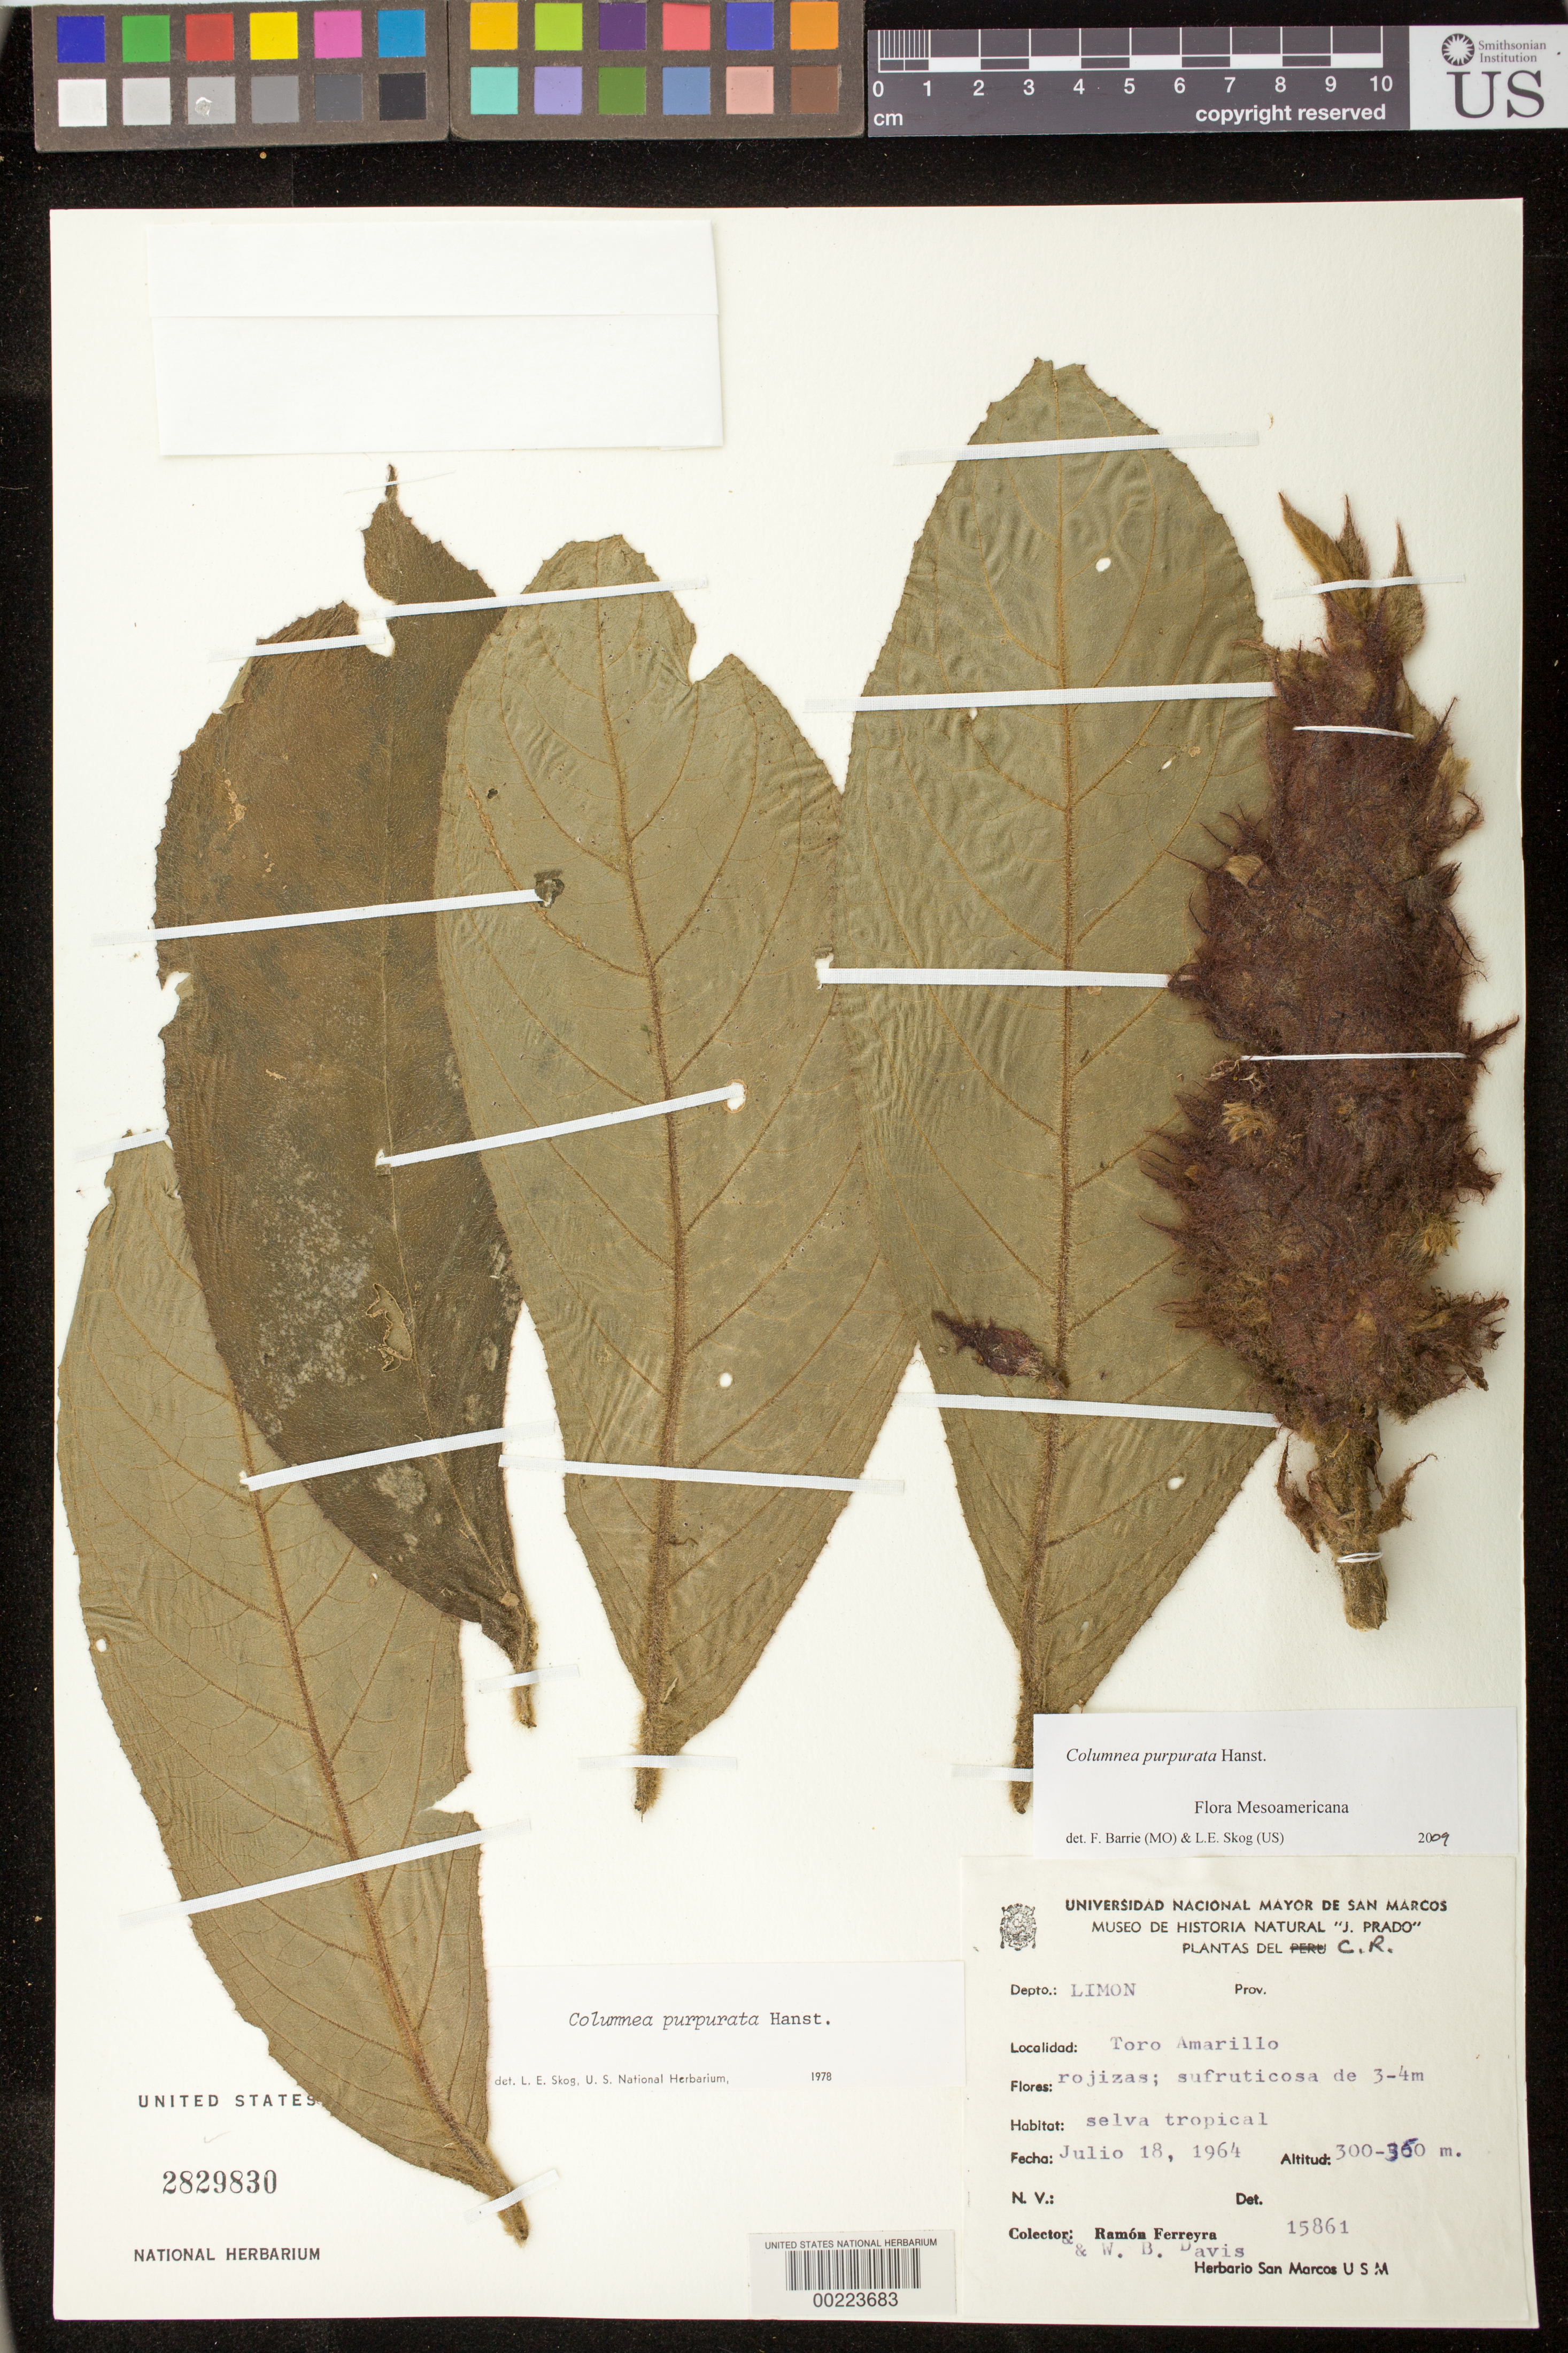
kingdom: Plantae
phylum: Tracheophyta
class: Magnoliopsida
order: Lamiales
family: Gesneriaceae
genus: Columnea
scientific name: Columnea purpurata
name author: Hanst.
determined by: Clark, J. L., (SEL), The Marie Selby Botanical Garden (UNITED STATES)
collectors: R. A. Ferreyra & W. Davis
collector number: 15861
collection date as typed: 18 Jul 1964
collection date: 1964-07-18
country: Costa Rica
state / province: Limón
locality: Toro Amarillo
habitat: Tropical forest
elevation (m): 300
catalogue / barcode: US 2829830